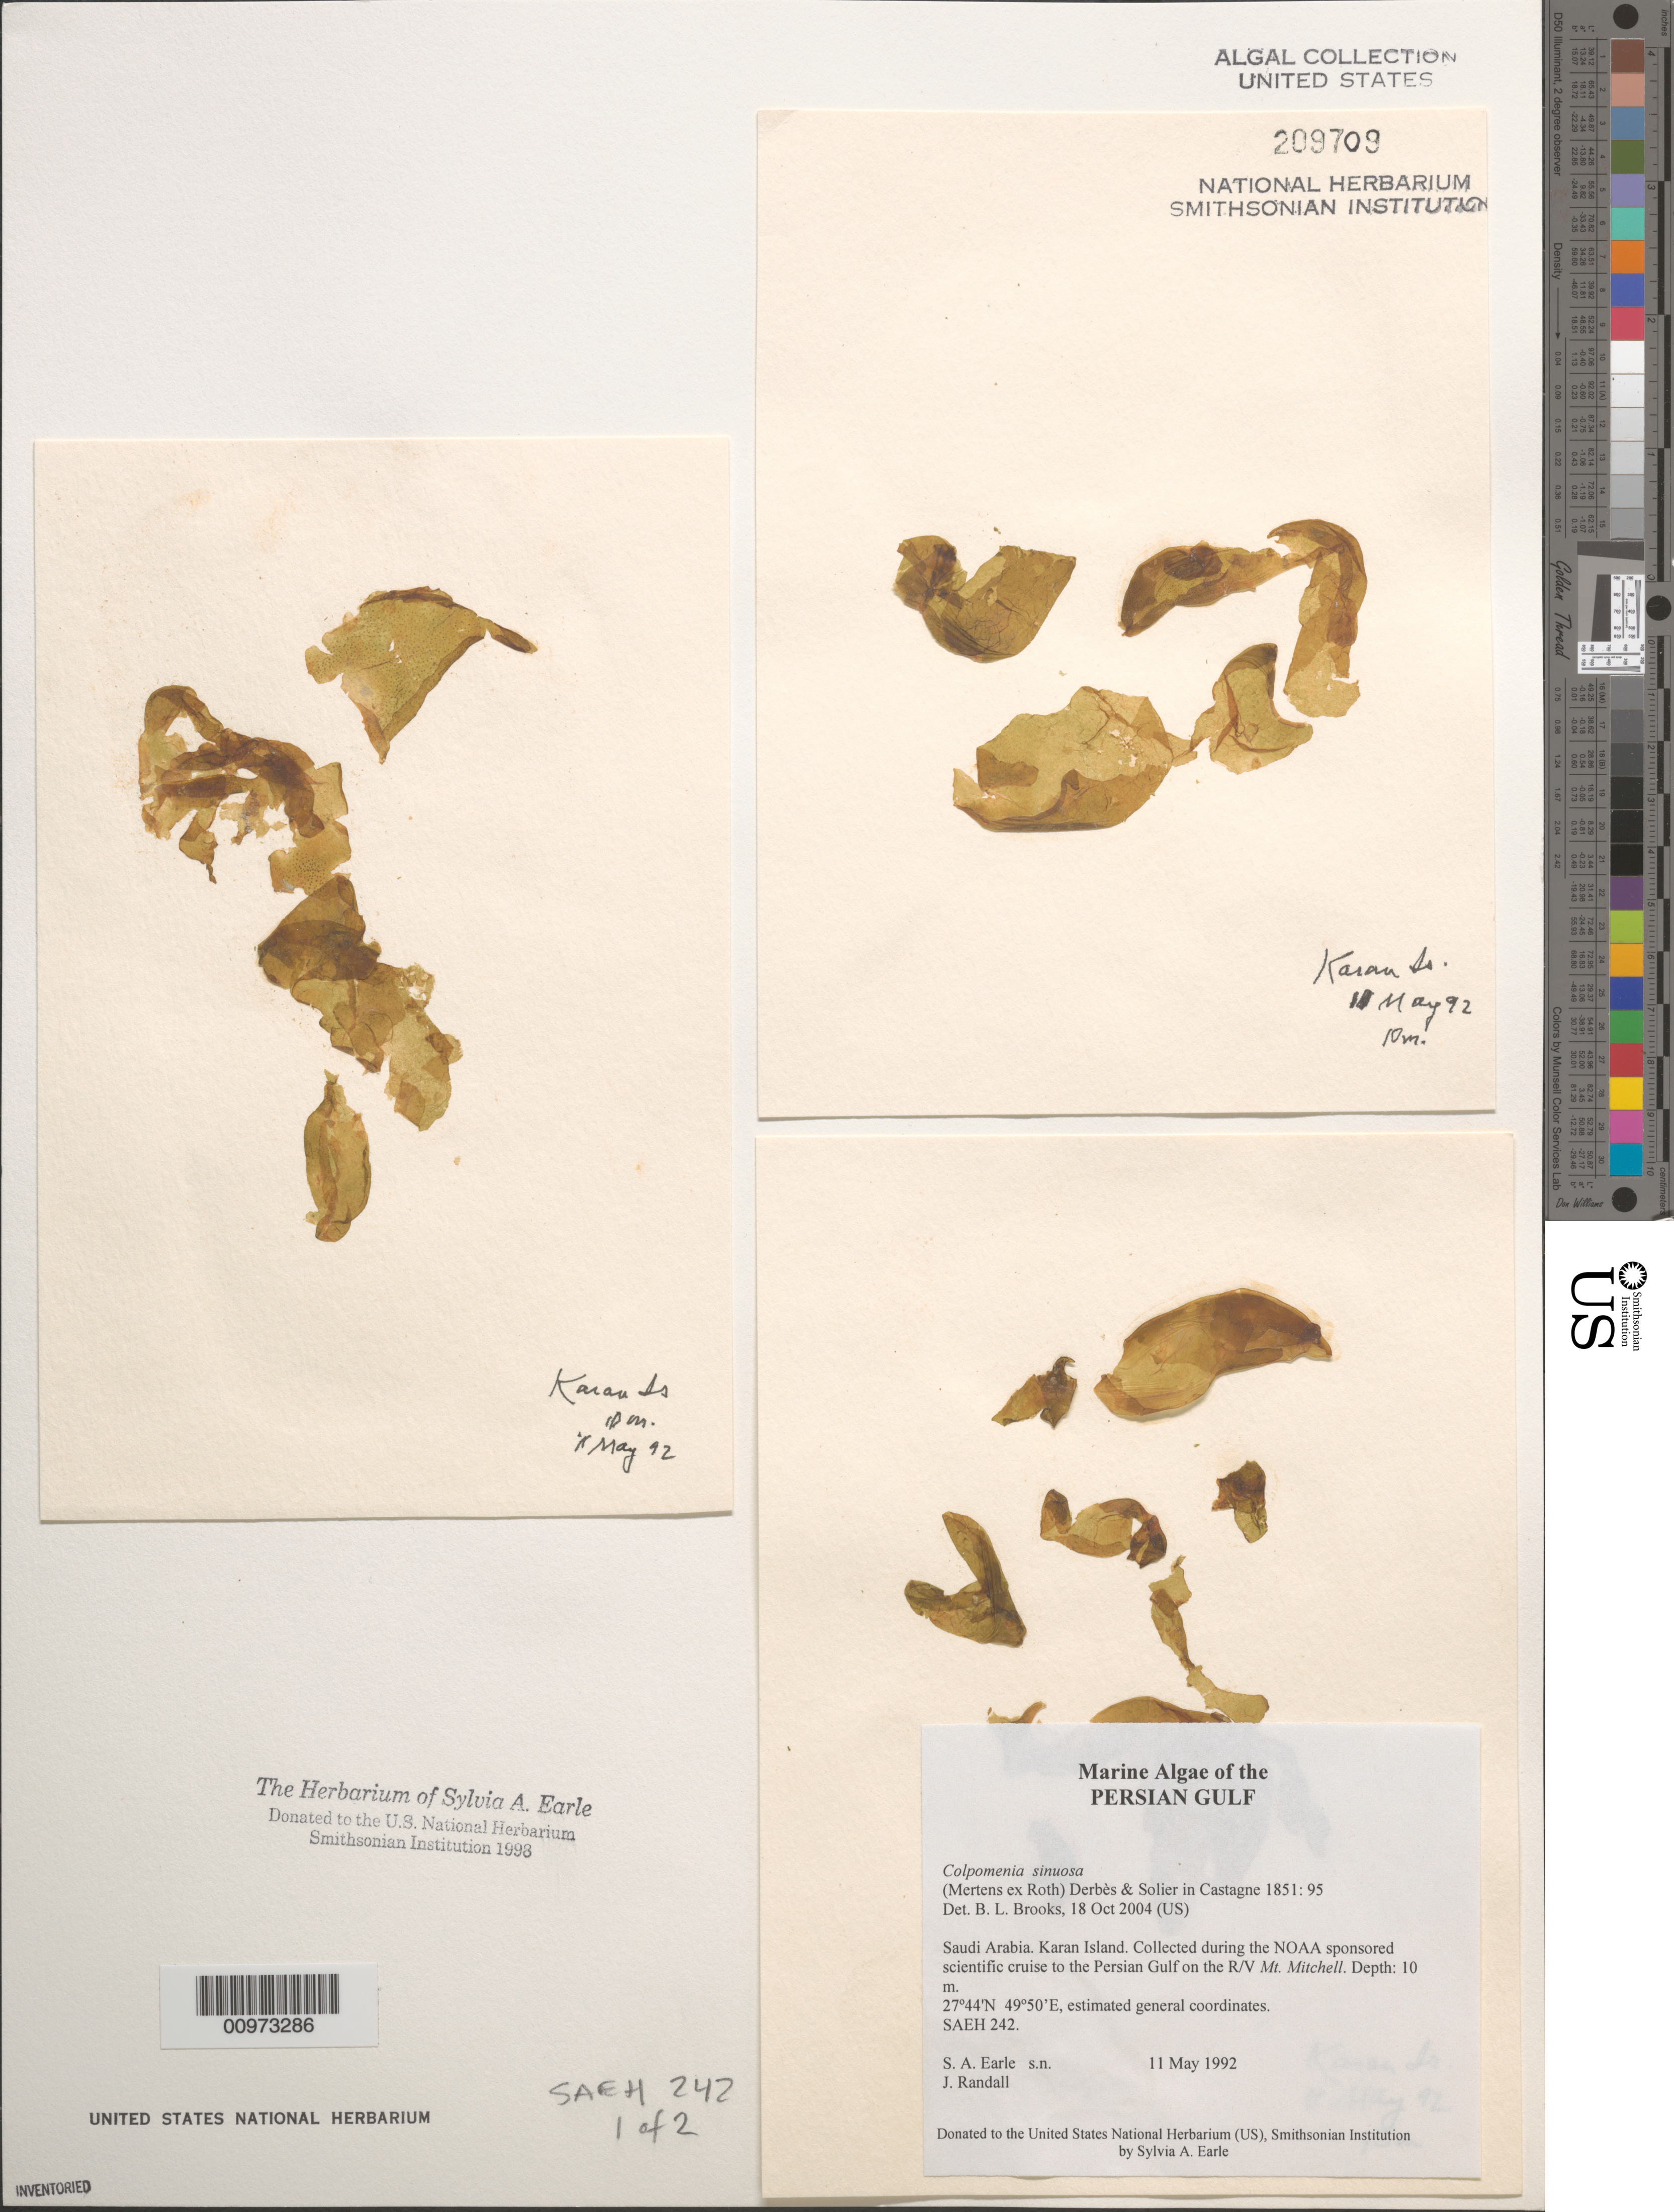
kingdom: Chromista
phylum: Ochrophyta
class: Phaeophyceae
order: Scytosiphonales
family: Scytosiphonaceae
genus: Colpomenia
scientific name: Colpomenia sinuosa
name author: (K. Mert. ex Roth) Derbes & Solier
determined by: Brooks, B. L., (BOT), Smithsonian Institution - National Museum of Natural History (UNITED STATES)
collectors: S. A. Earle & J. Randall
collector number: SAEH 242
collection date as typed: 11 May 1992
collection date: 1992-05-11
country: Saudi Arabia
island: Karan Island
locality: Persian Gulf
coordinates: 27 44'N, 49 50'E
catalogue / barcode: US 209709